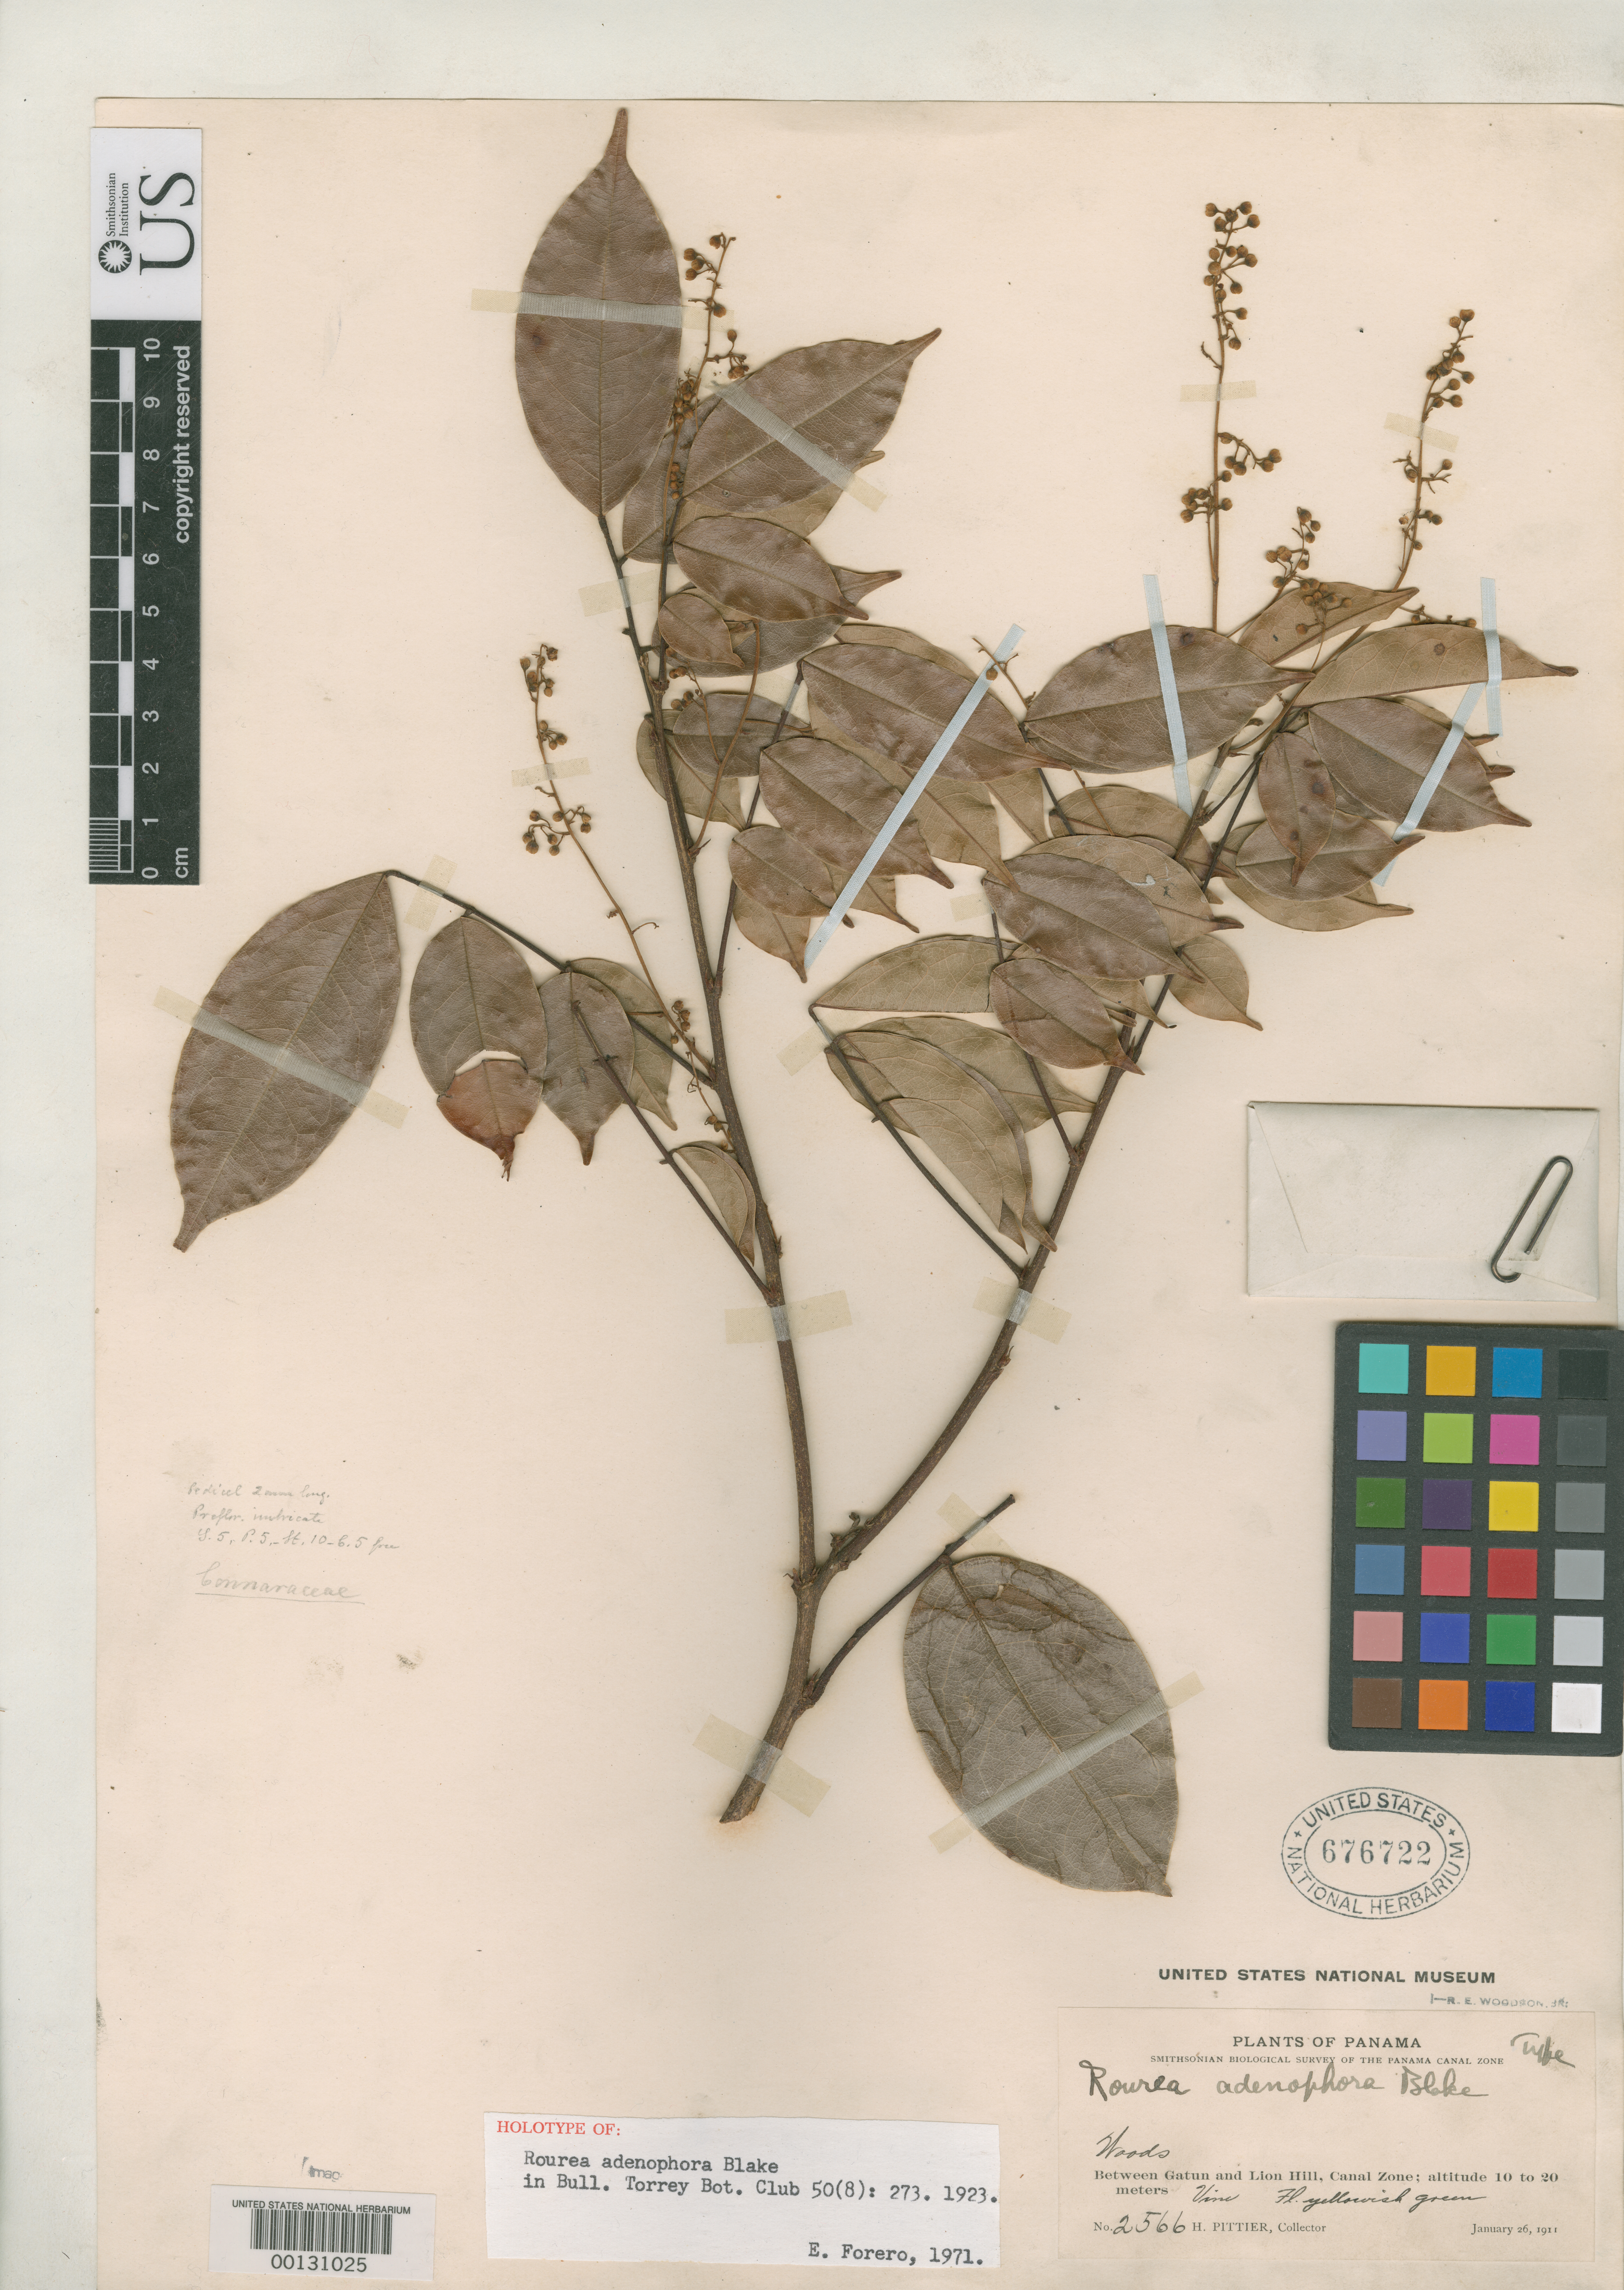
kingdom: Plantae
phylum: Tracheophyta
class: Magnoliopsida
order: Oxalidales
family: Connaraceae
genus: Rourea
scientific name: Rourea adenophora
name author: S.F. Blake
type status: Holotype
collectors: H. F. Pittier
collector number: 2566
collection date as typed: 26 Jun 1911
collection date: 1911-06-26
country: Panama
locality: Between Gatun and Lion Hill.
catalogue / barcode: US 676722